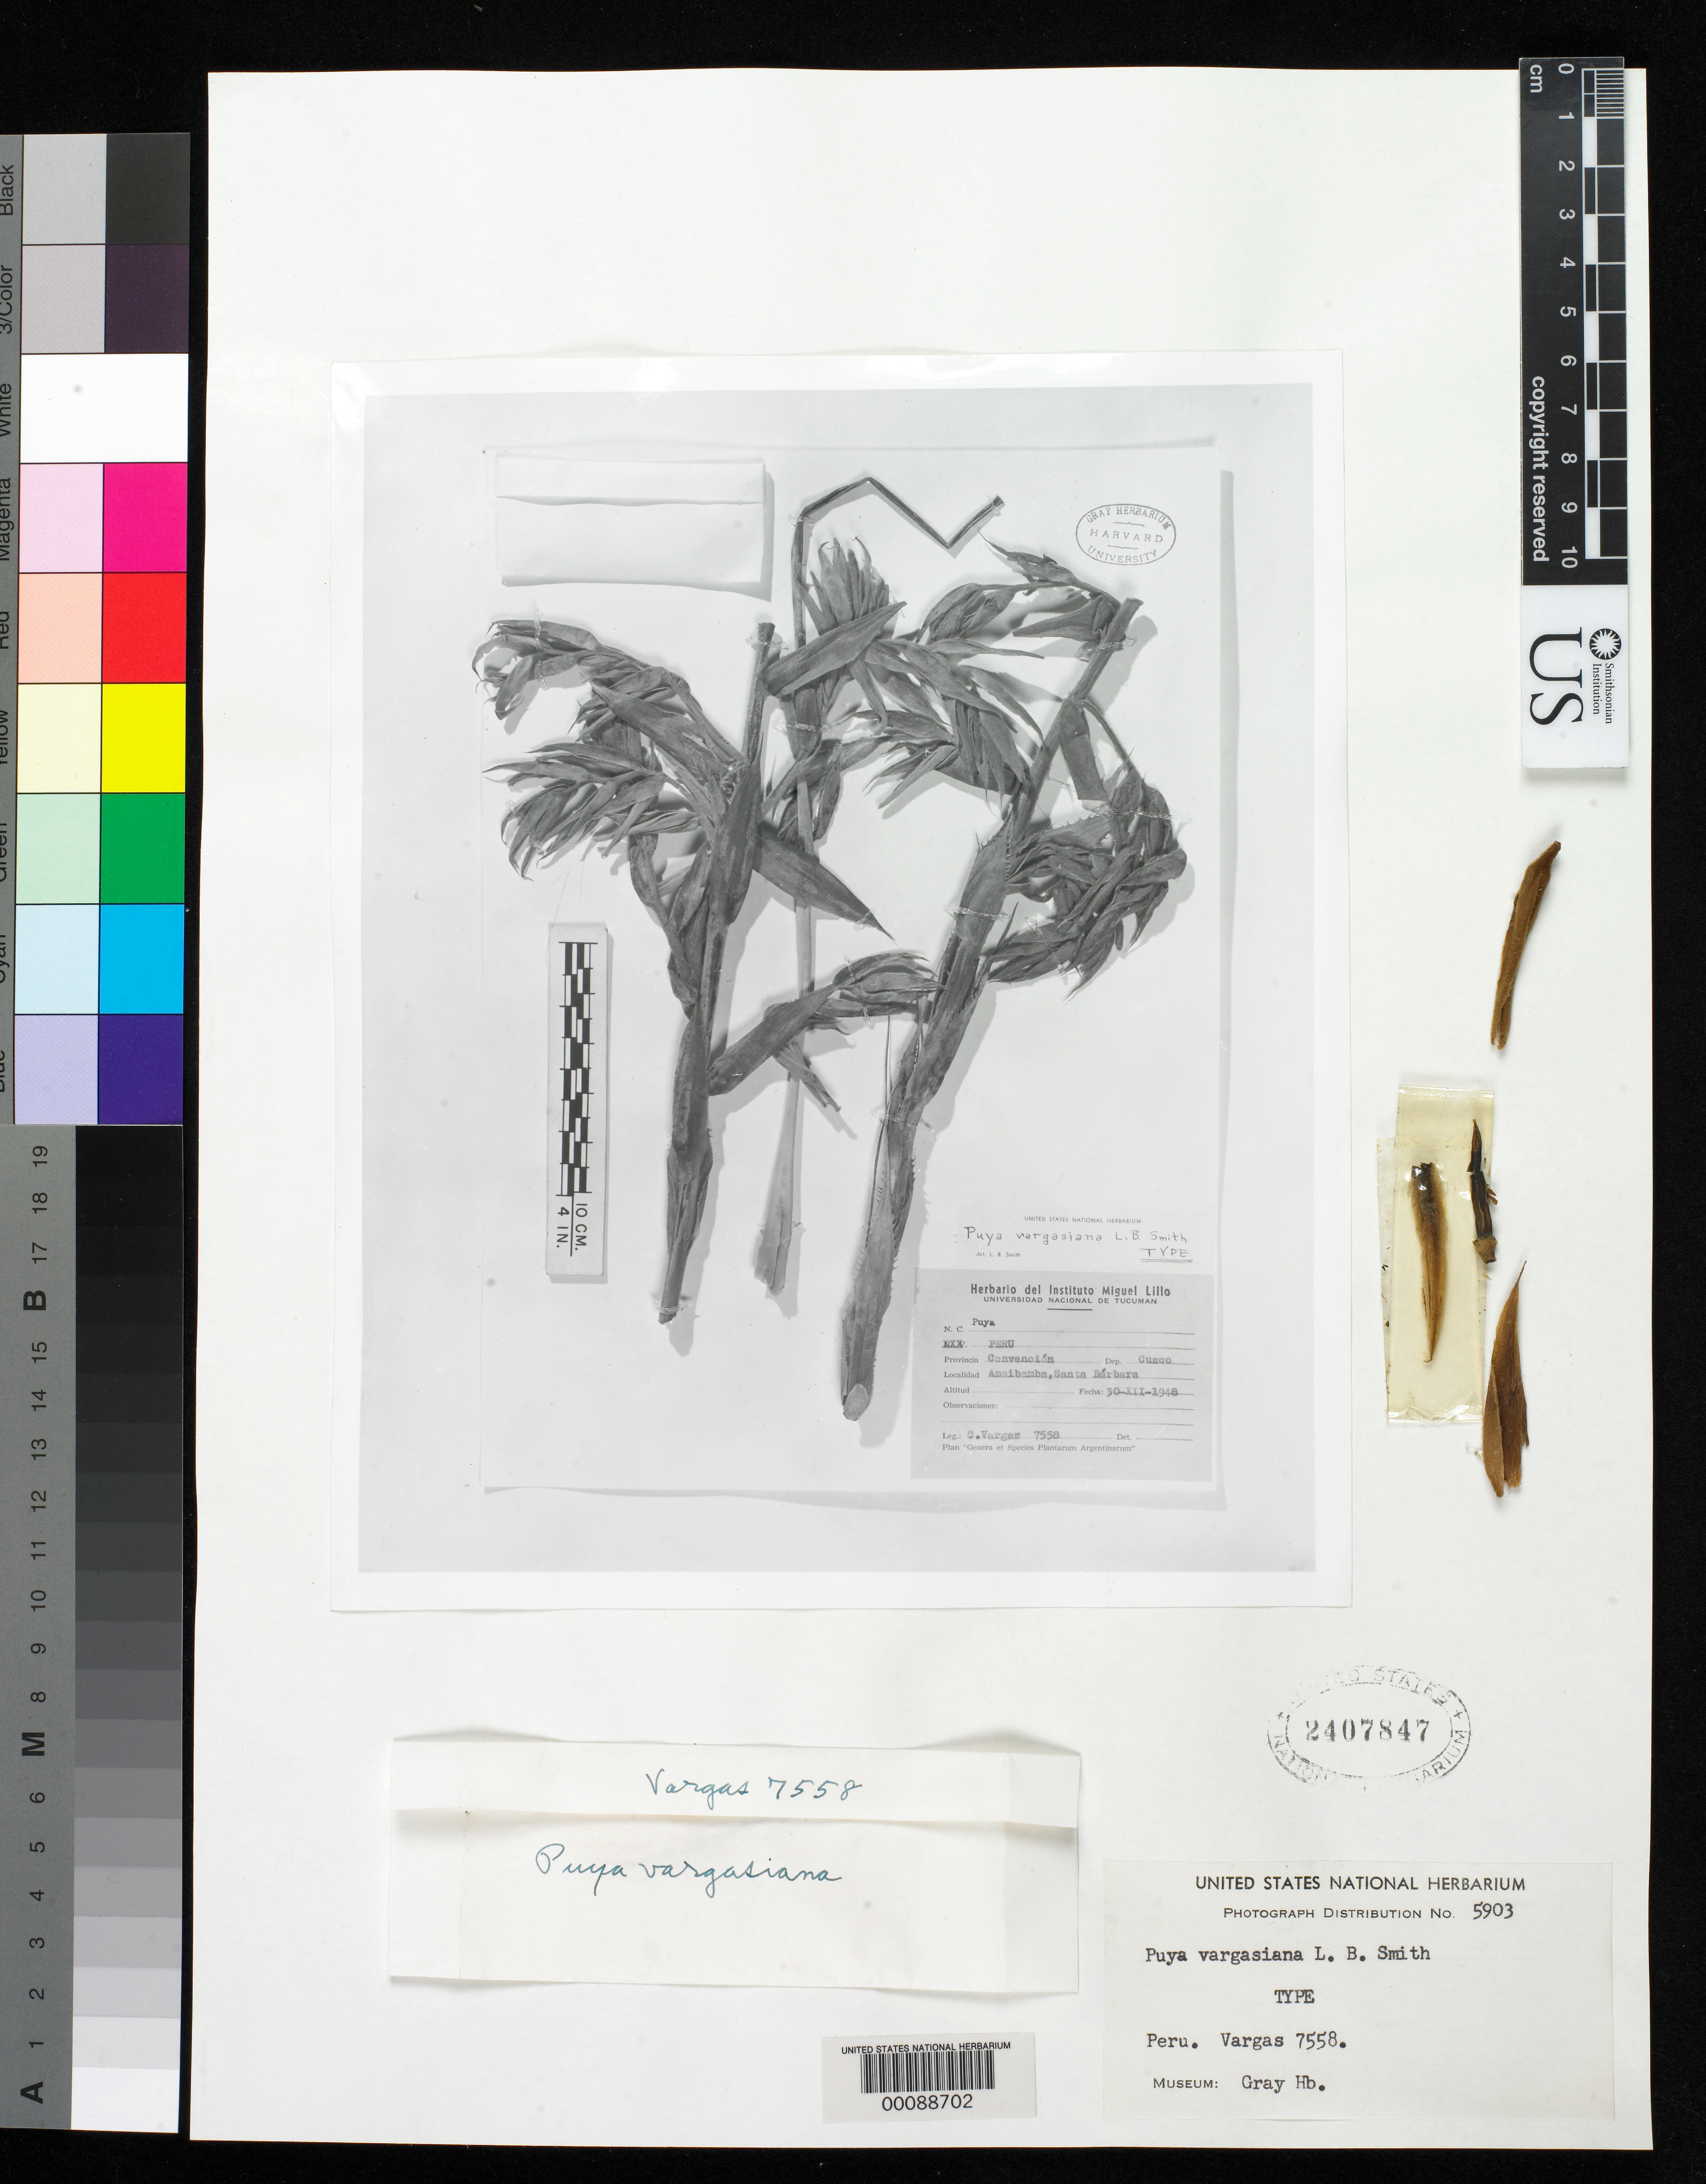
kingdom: Plantae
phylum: Tracheophyta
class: Liliopsida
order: Poales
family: Bromeliaceae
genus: Puya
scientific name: Puya vargasiana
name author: L.B. Sm.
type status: Isotype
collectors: C. Vargas Calderón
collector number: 7558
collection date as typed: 30 Dec 1948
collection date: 1948-12-30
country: Peru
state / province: Cusco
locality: Amaibamba, Santa Bárbara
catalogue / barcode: US 2407847